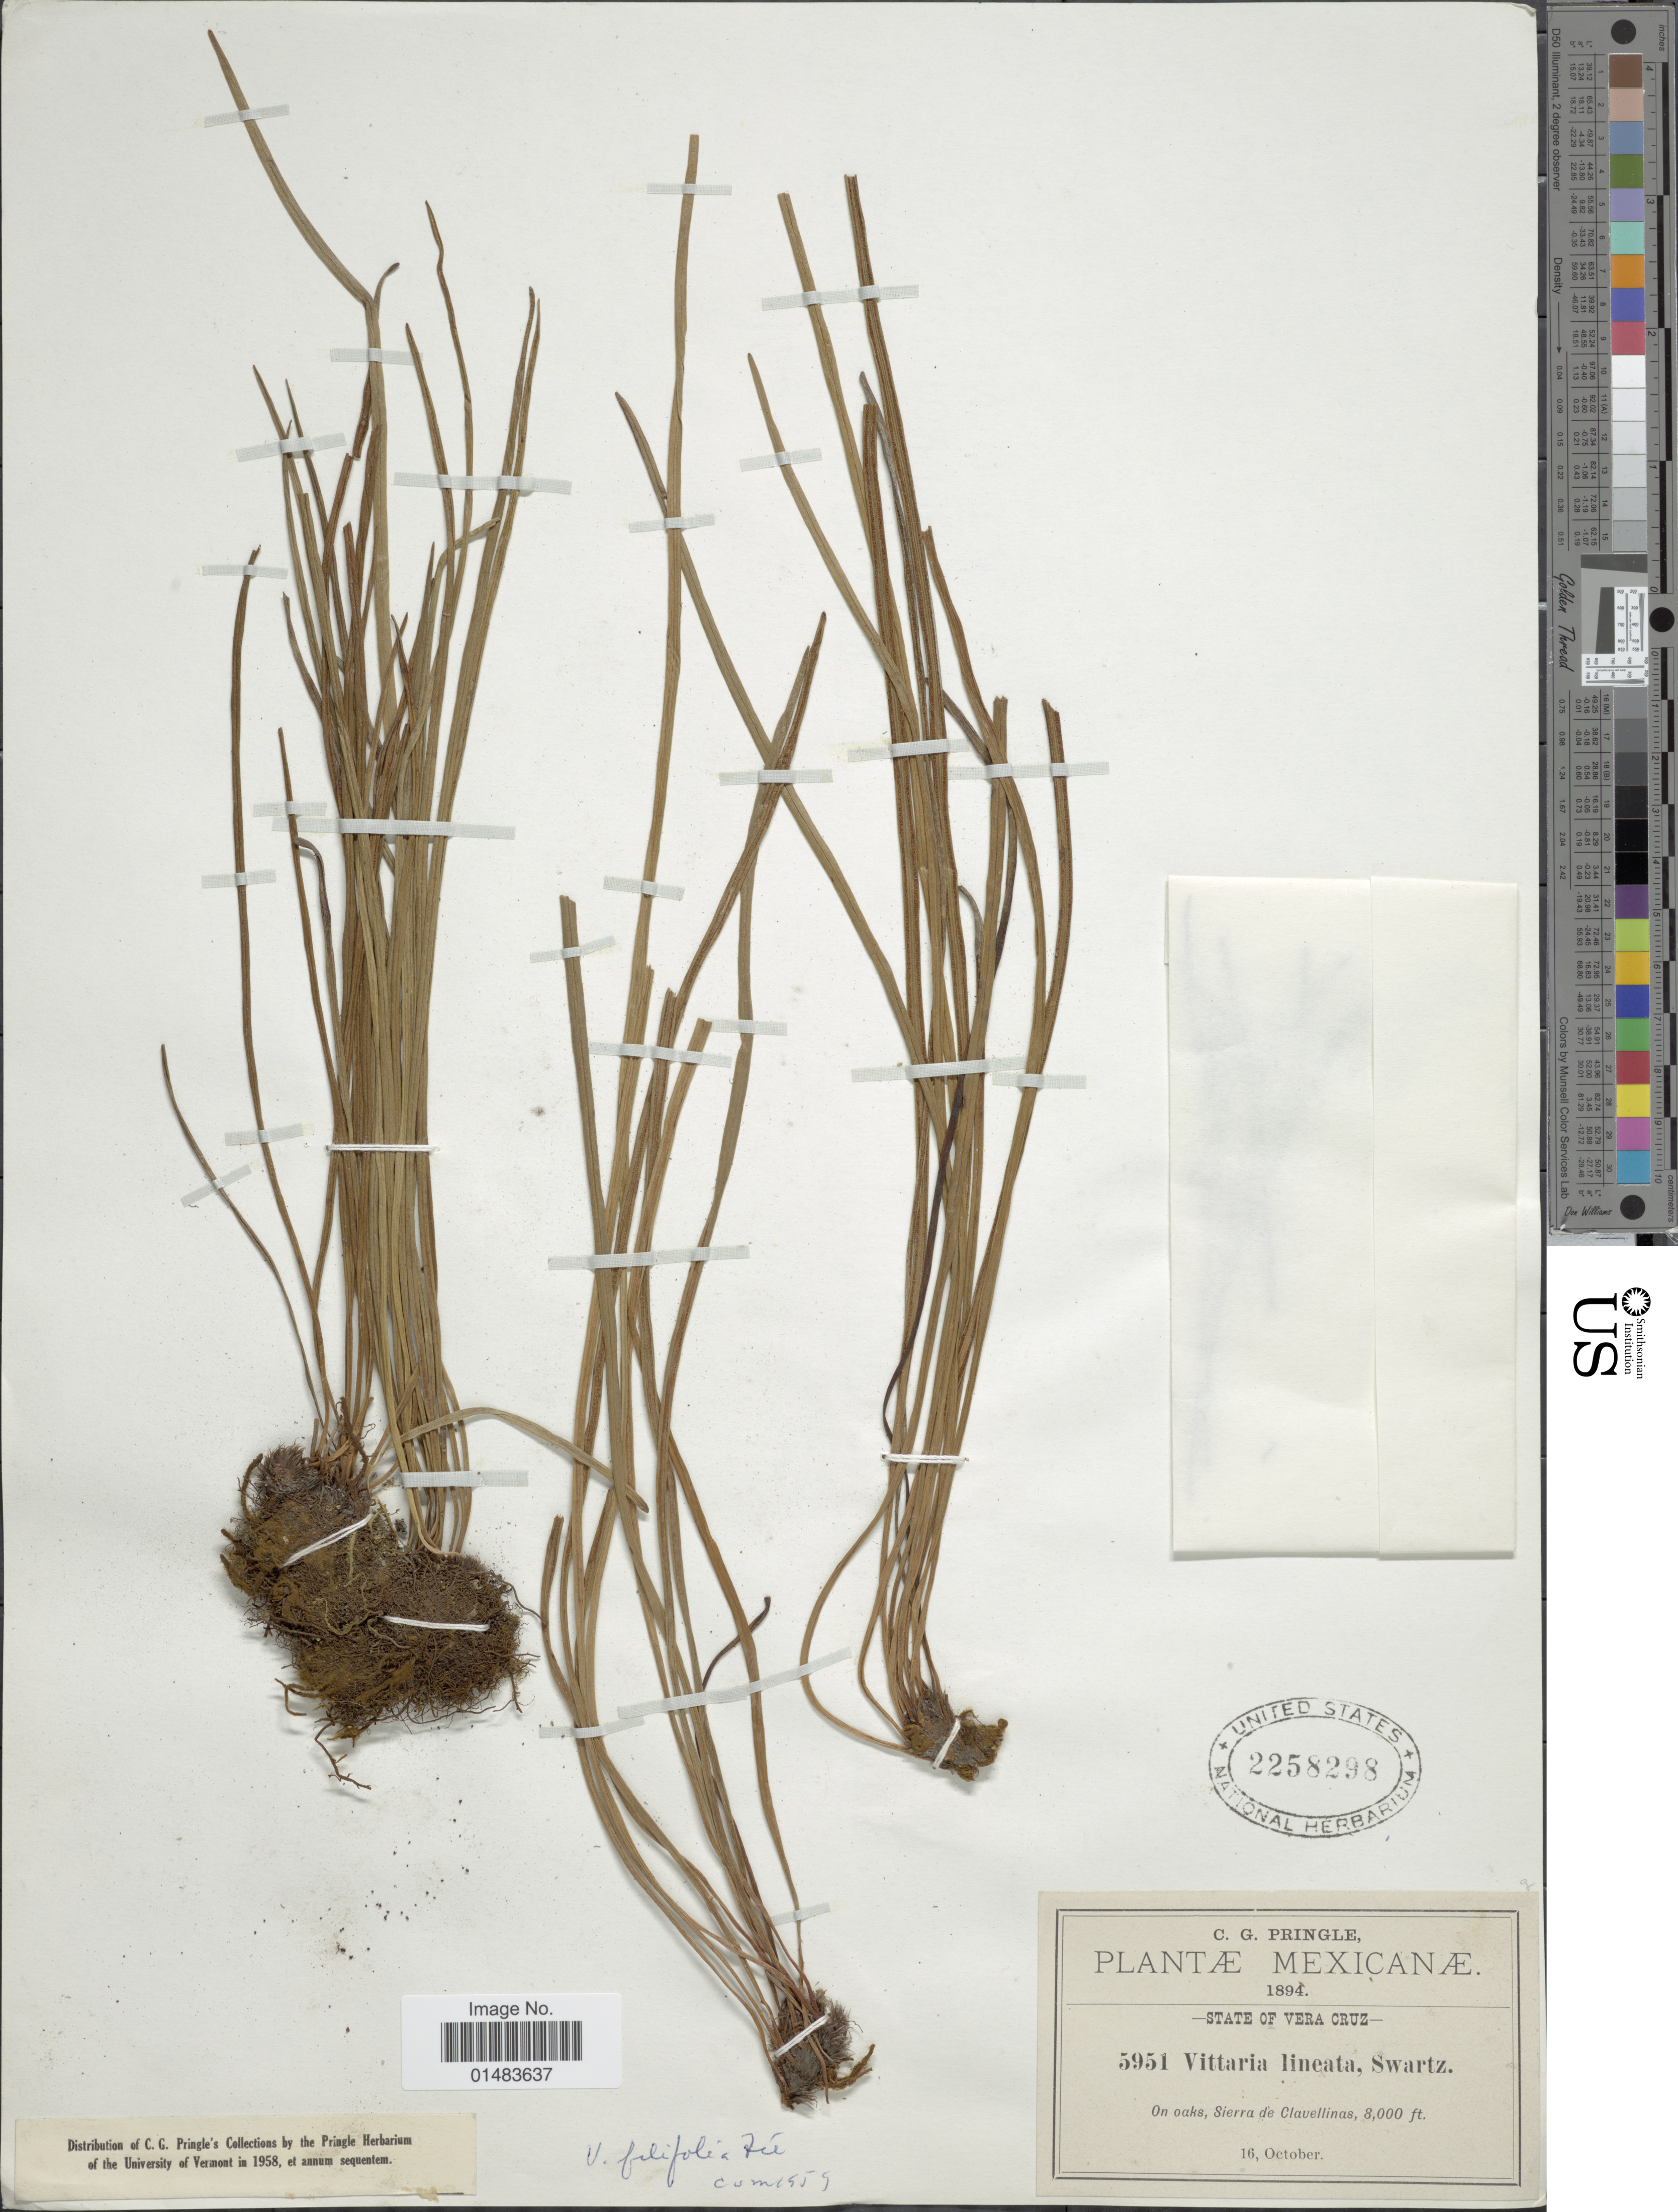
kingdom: Plantae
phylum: Tracheophyta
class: Polypodiopsida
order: Polypodiales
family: Pteridaceae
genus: Vittaria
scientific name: Vittaria graminifolia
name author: Kaulf.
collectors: C. G. Pringle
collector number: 5951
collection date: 1894-10-16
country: Mexico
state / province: Veracruz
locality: On oaks Sierra de Clavellinas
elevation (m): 2438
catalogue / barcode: US 2258298